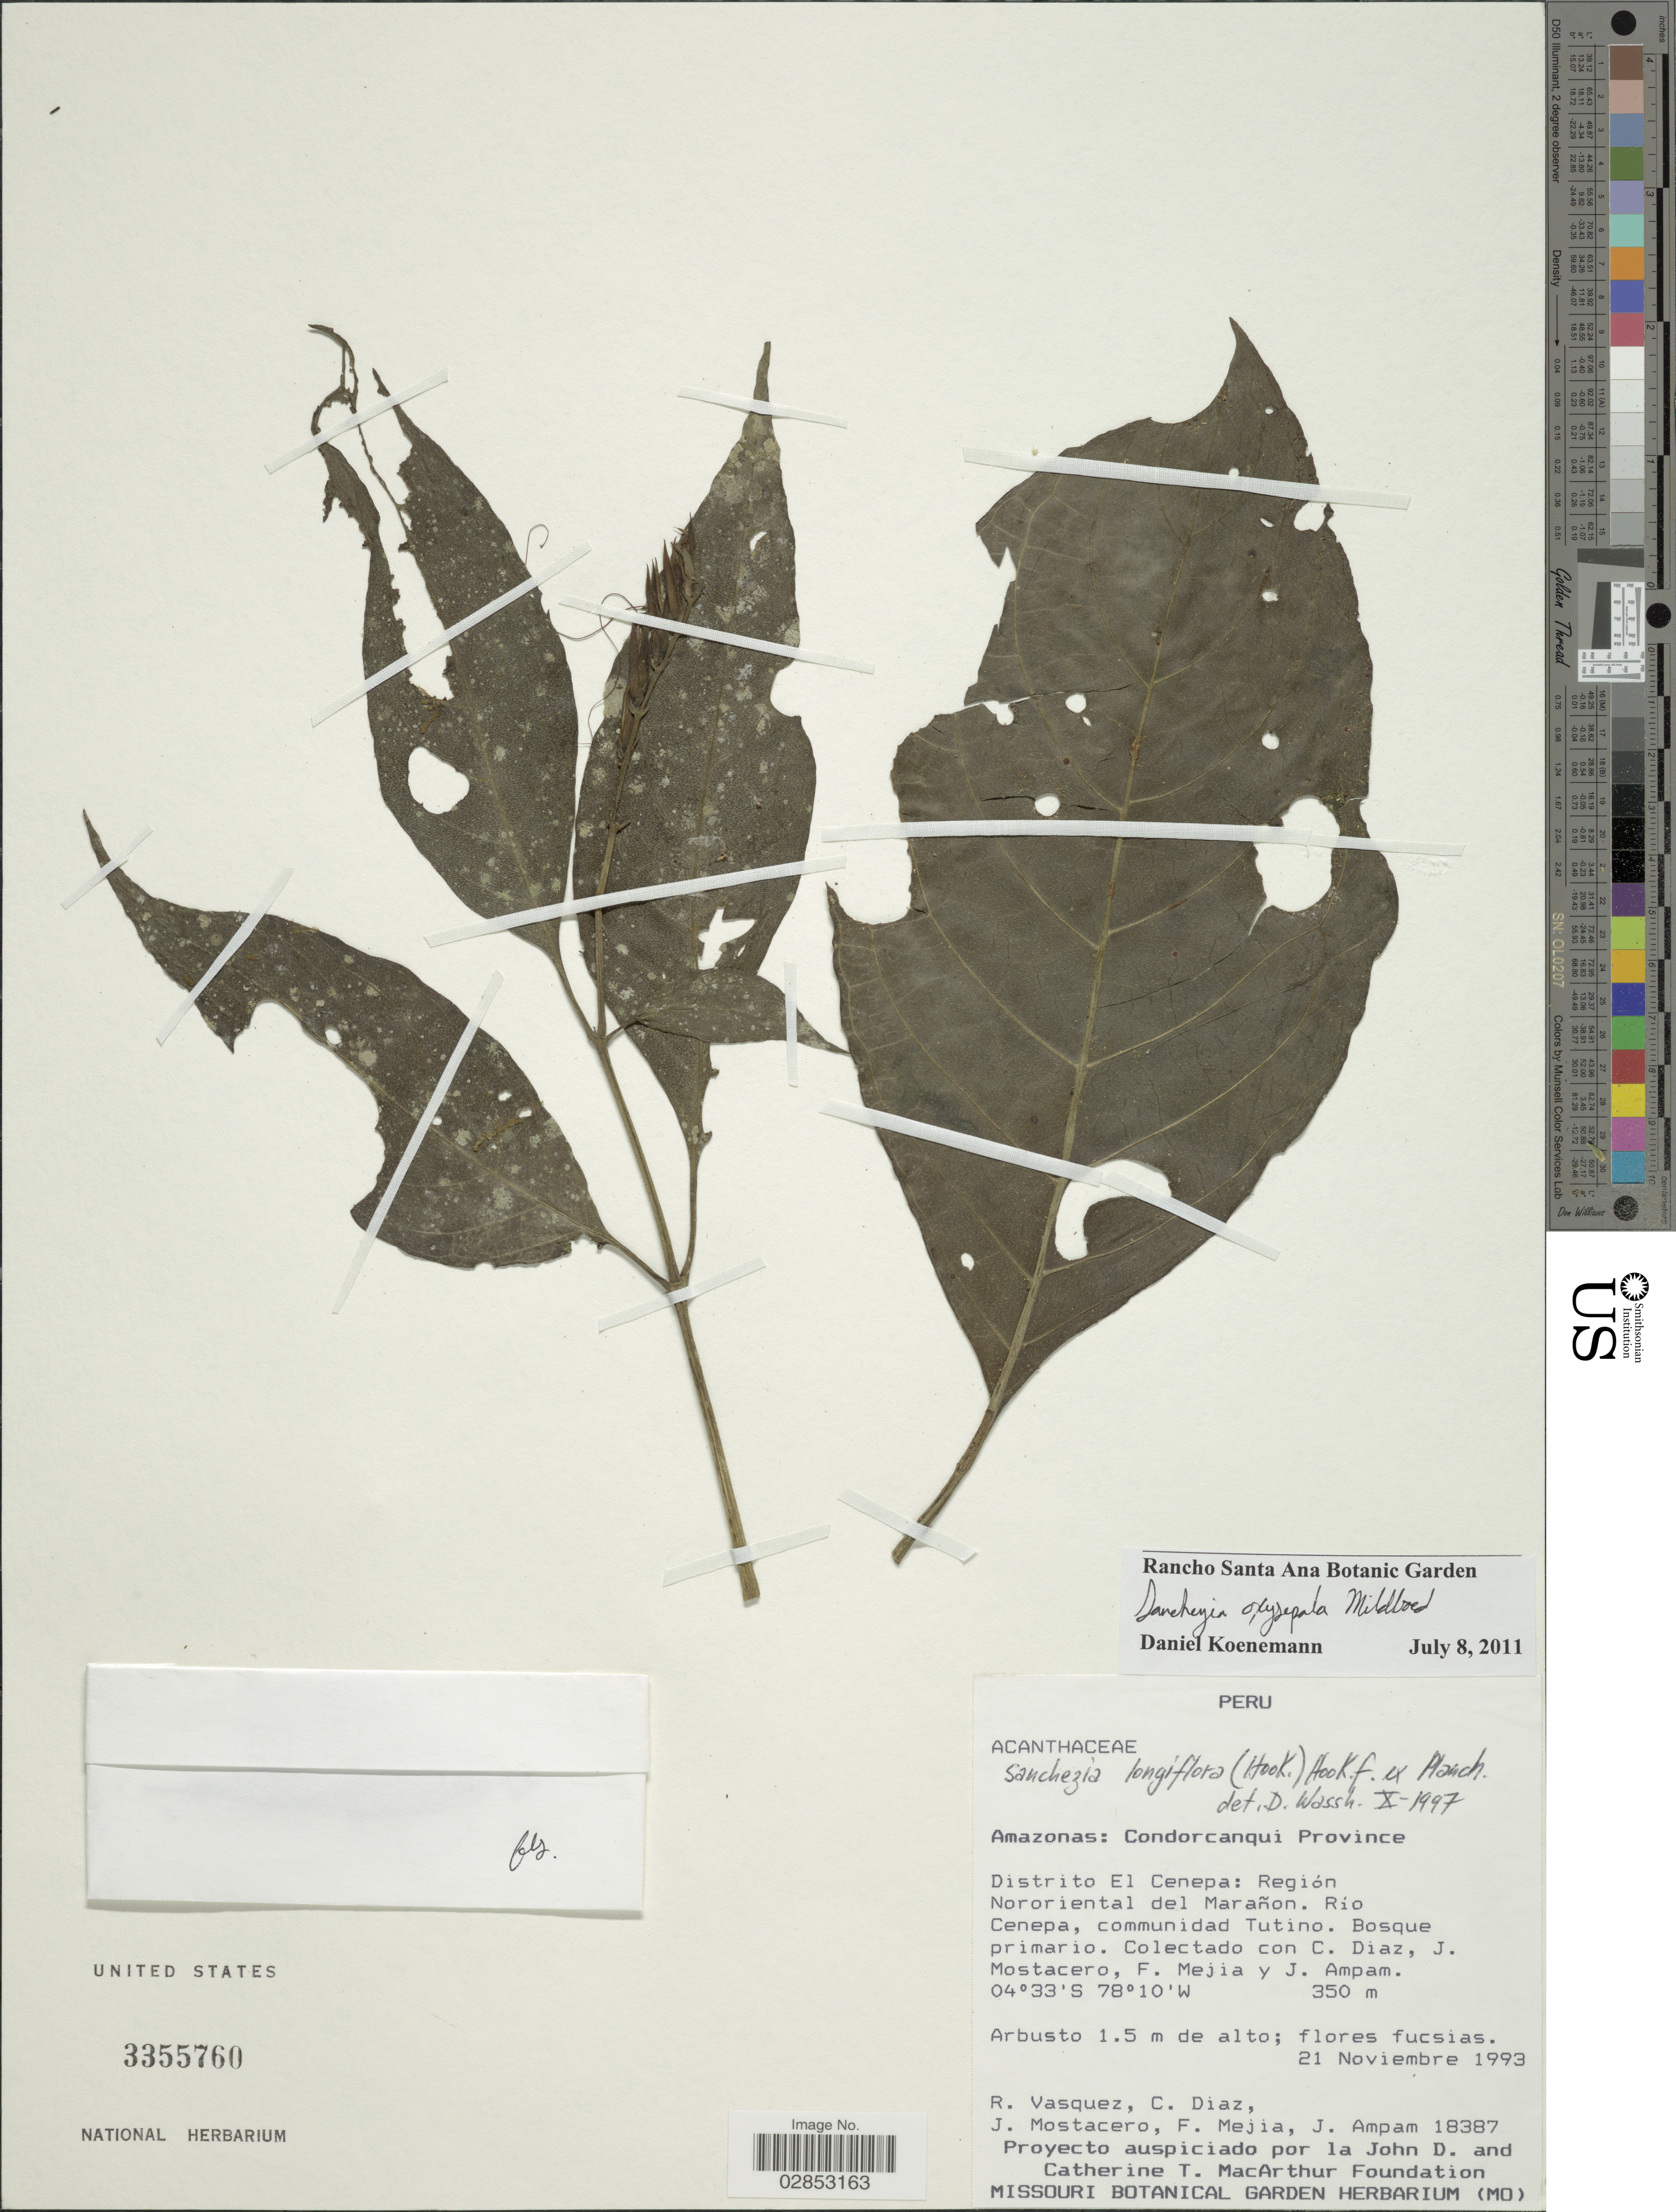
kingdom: Plantae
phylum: Tracheophyta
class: Magnoliopsida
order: Lamiales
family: Acanthaceae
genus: Sanchezia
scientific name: Sanchezia longiflora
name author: (Hook. f.) Hook. f. ex Planch.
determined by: Azevedo, Igor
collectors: R. Vasquez, C. Díaz, J. Mostacero, F. Mejia & J. Ampam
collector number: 18387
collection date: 1993-11-21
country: Peru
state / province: Amazonas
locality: Condorcanqui Province, Distrito El Cenepa: Región Nororiental del Marañon, Rio Cenepa, communidad Tutino.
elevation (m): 350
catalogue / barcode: US 3355760